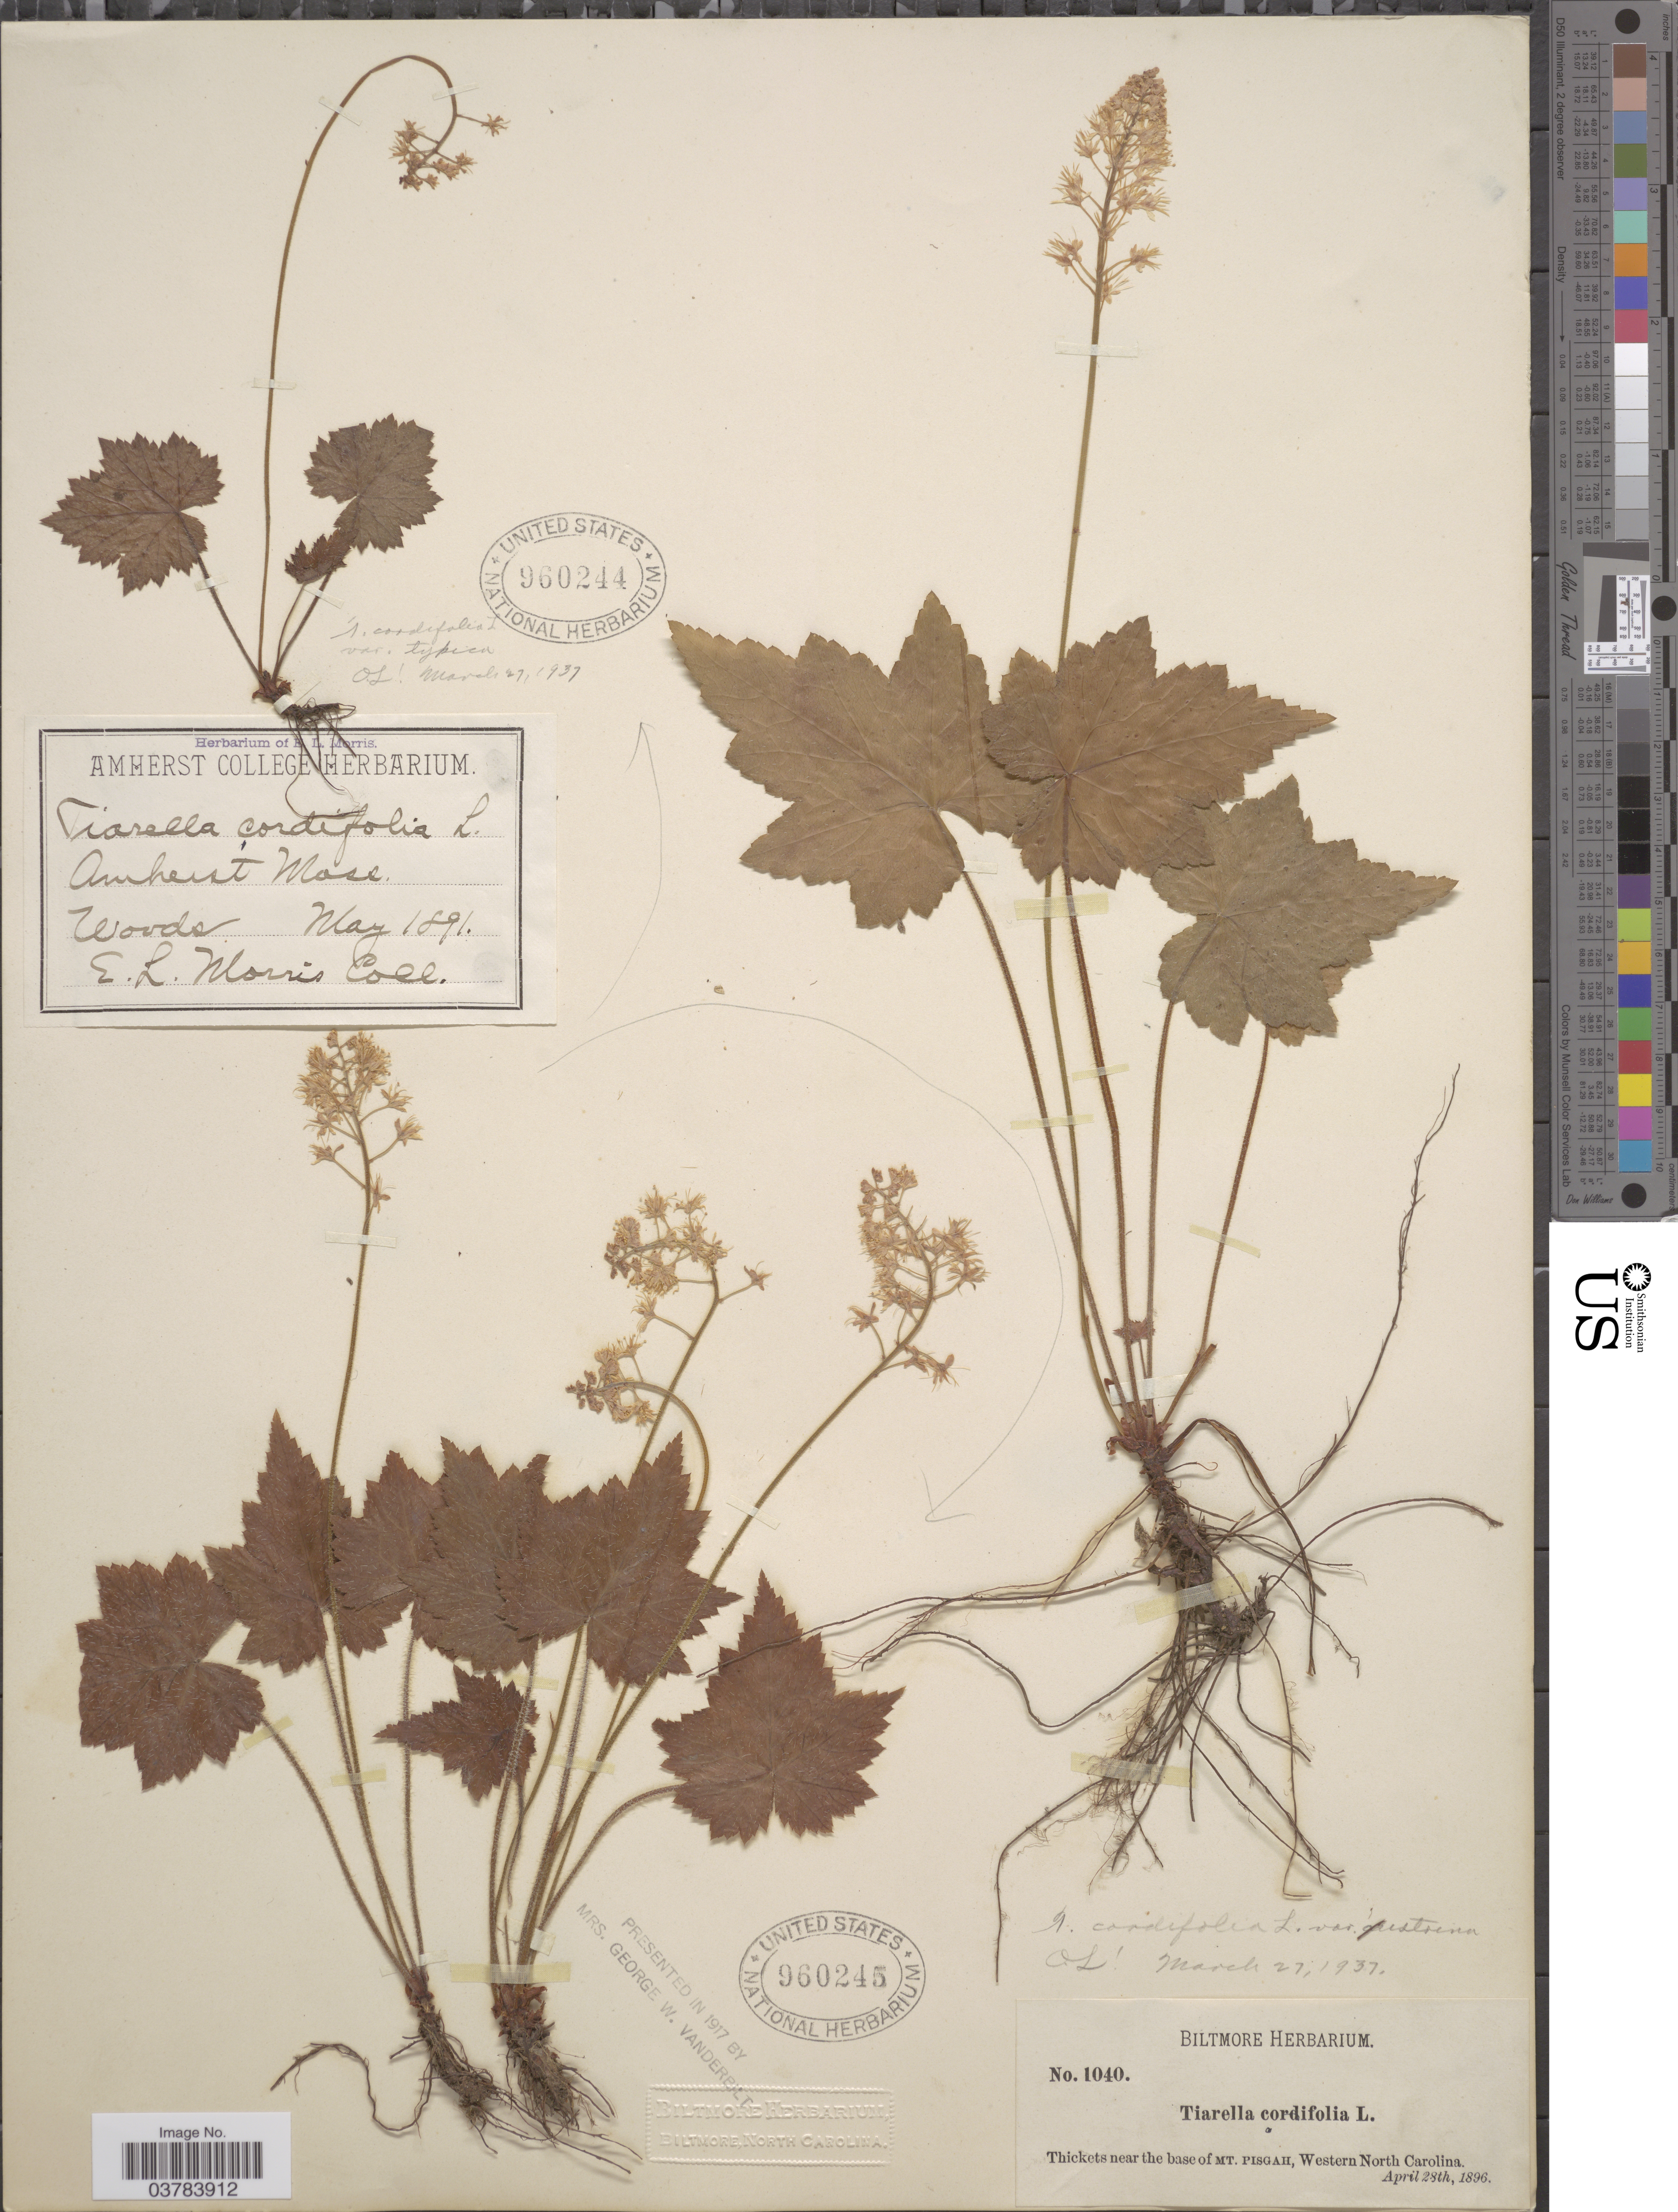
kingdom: Plantae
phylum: Tracheophyta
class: Magnoliopsida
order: Saxifragales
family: Saxifragaceae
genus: Tiarella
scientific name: Tiarella cordifolia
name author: L.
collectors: E. Morris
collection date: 1891-05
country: United States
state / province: Massachusetts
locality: Amherst.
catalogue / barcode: US 960244